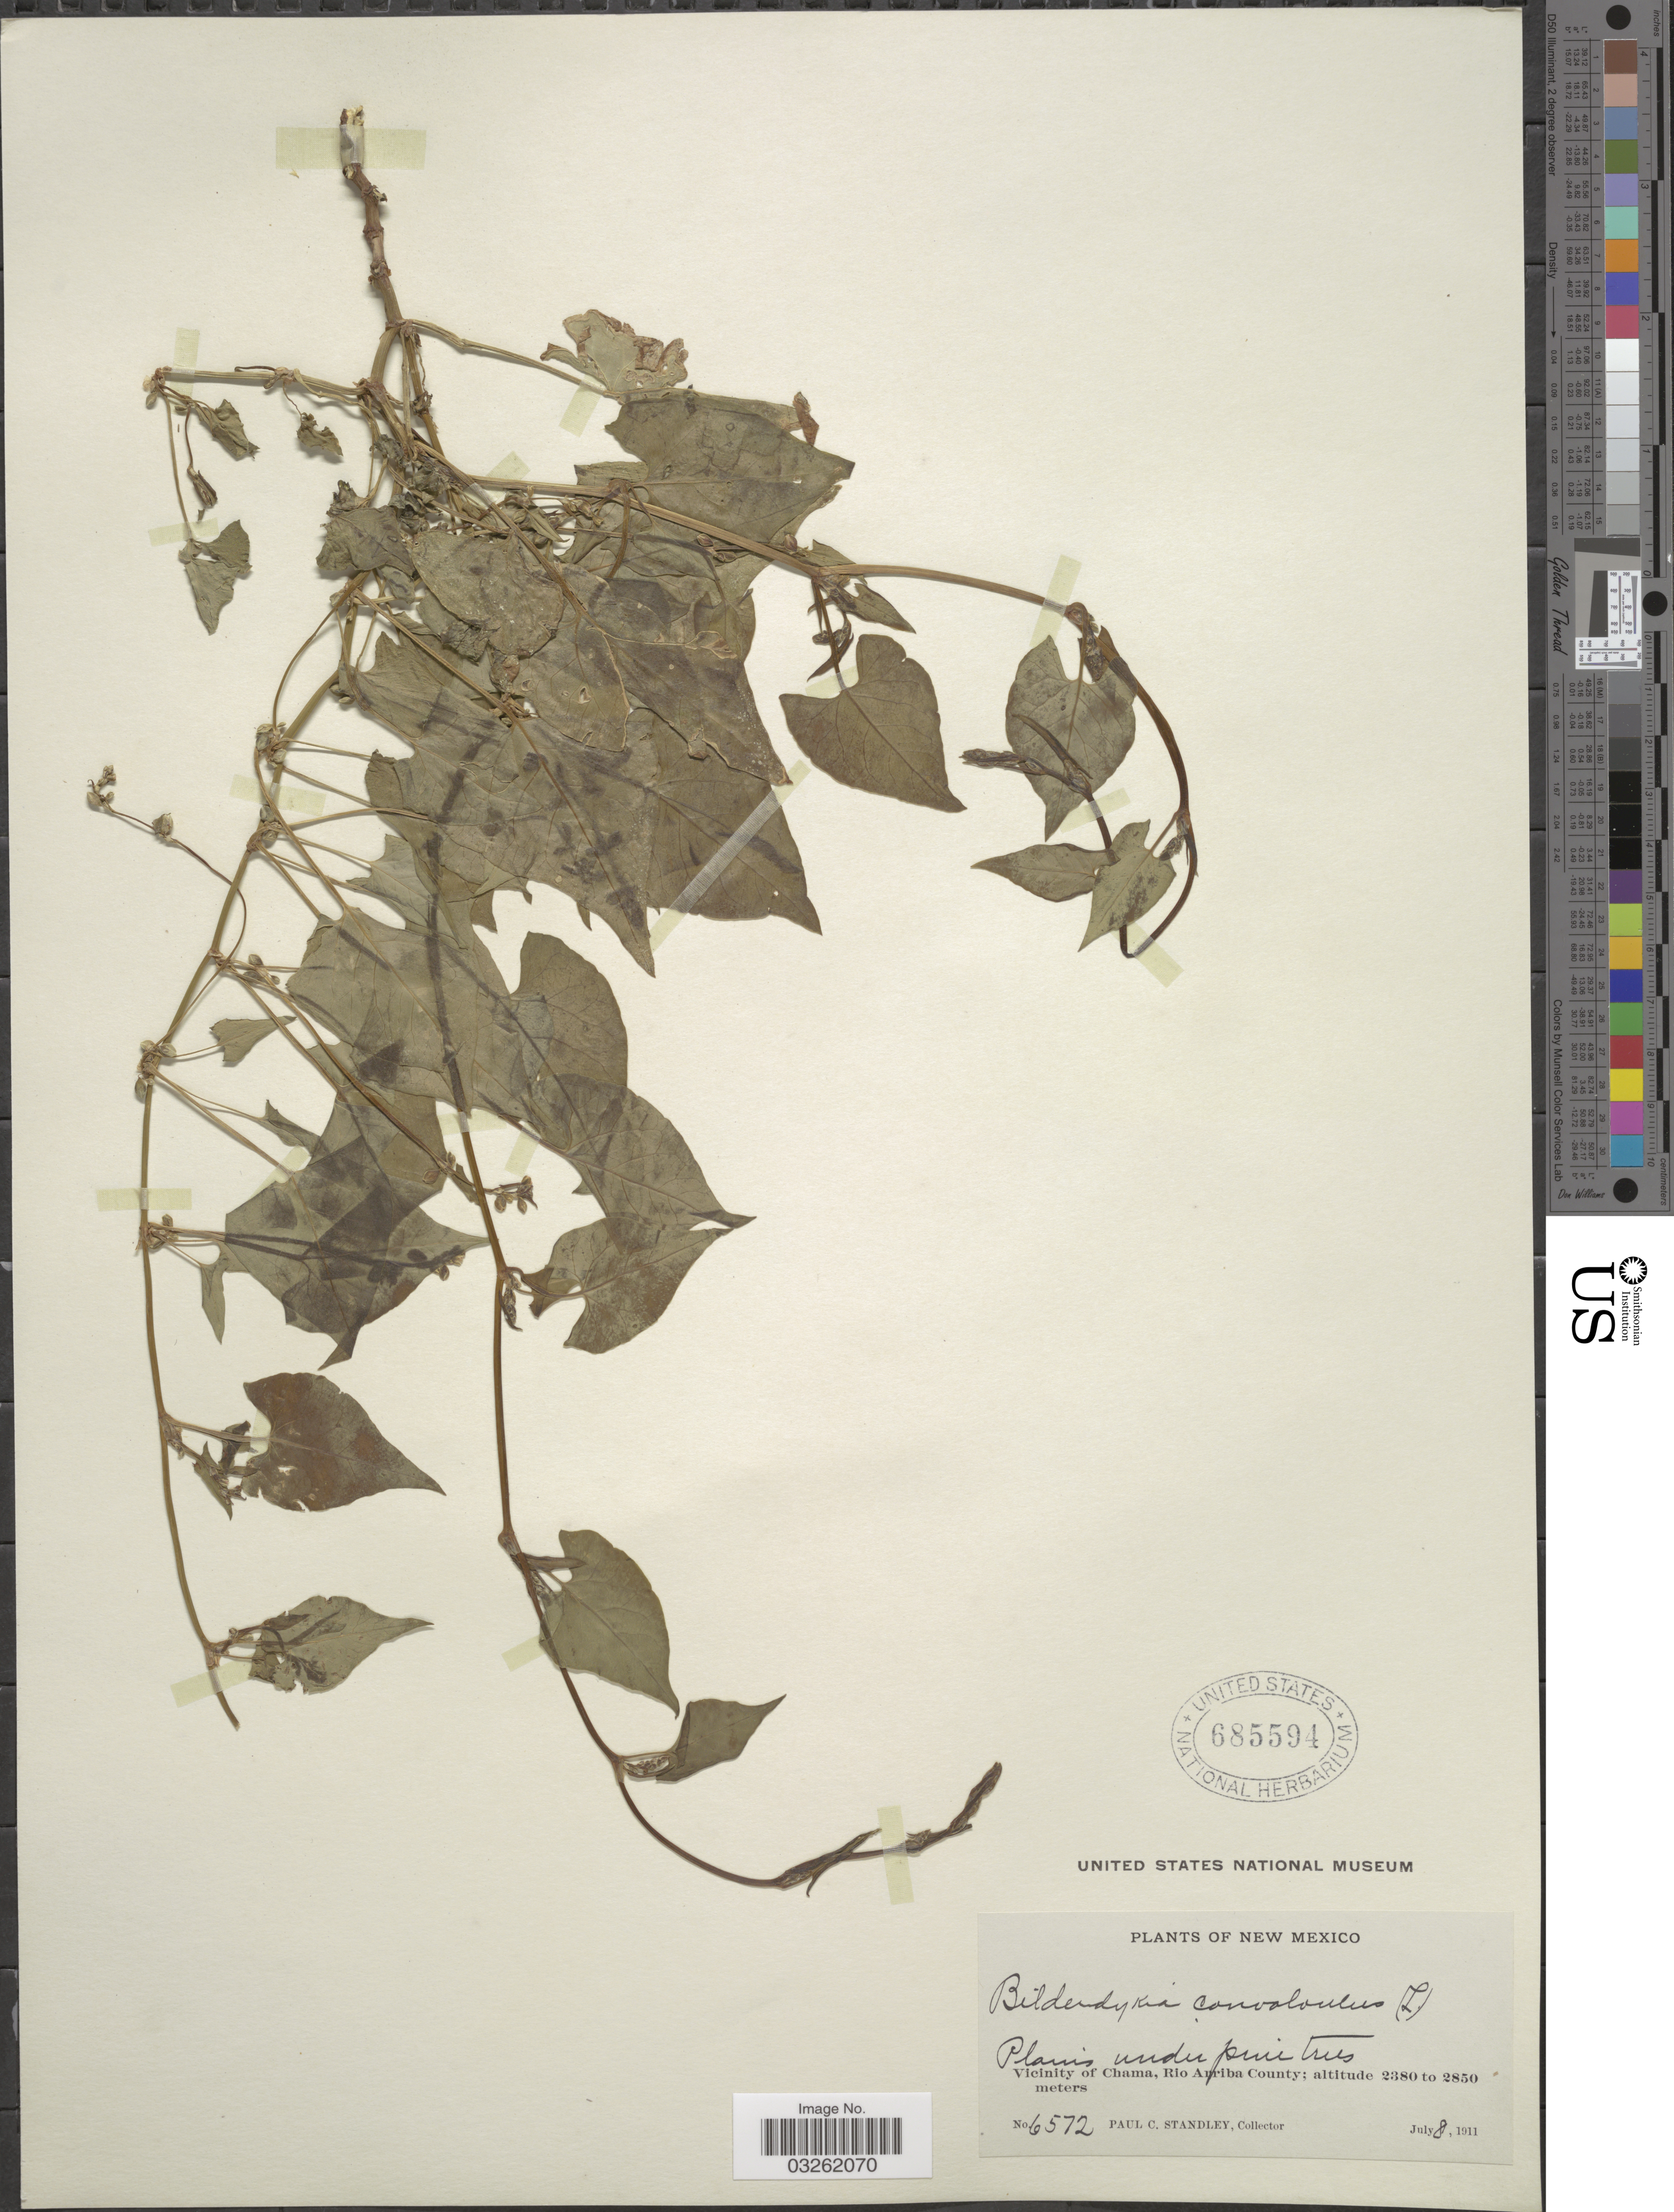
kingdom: Plantae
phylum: Tracheophyta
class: Magnoliopsida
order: Caryophyllales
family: Polygonaceae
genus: Fallopia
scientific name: Fallopia convolvulus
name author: (L.) Á. Löve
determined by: Strong, M. T., (US), Smithsonian Institution - National Museum of Natural History (UNITED STATES)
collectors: P. C. Standley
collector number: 6572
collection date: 1911-07-08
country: United States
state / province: New Mexico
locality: Vicinity of Chama, Rio Arriba County.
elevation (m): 2380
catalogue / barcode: US 685594